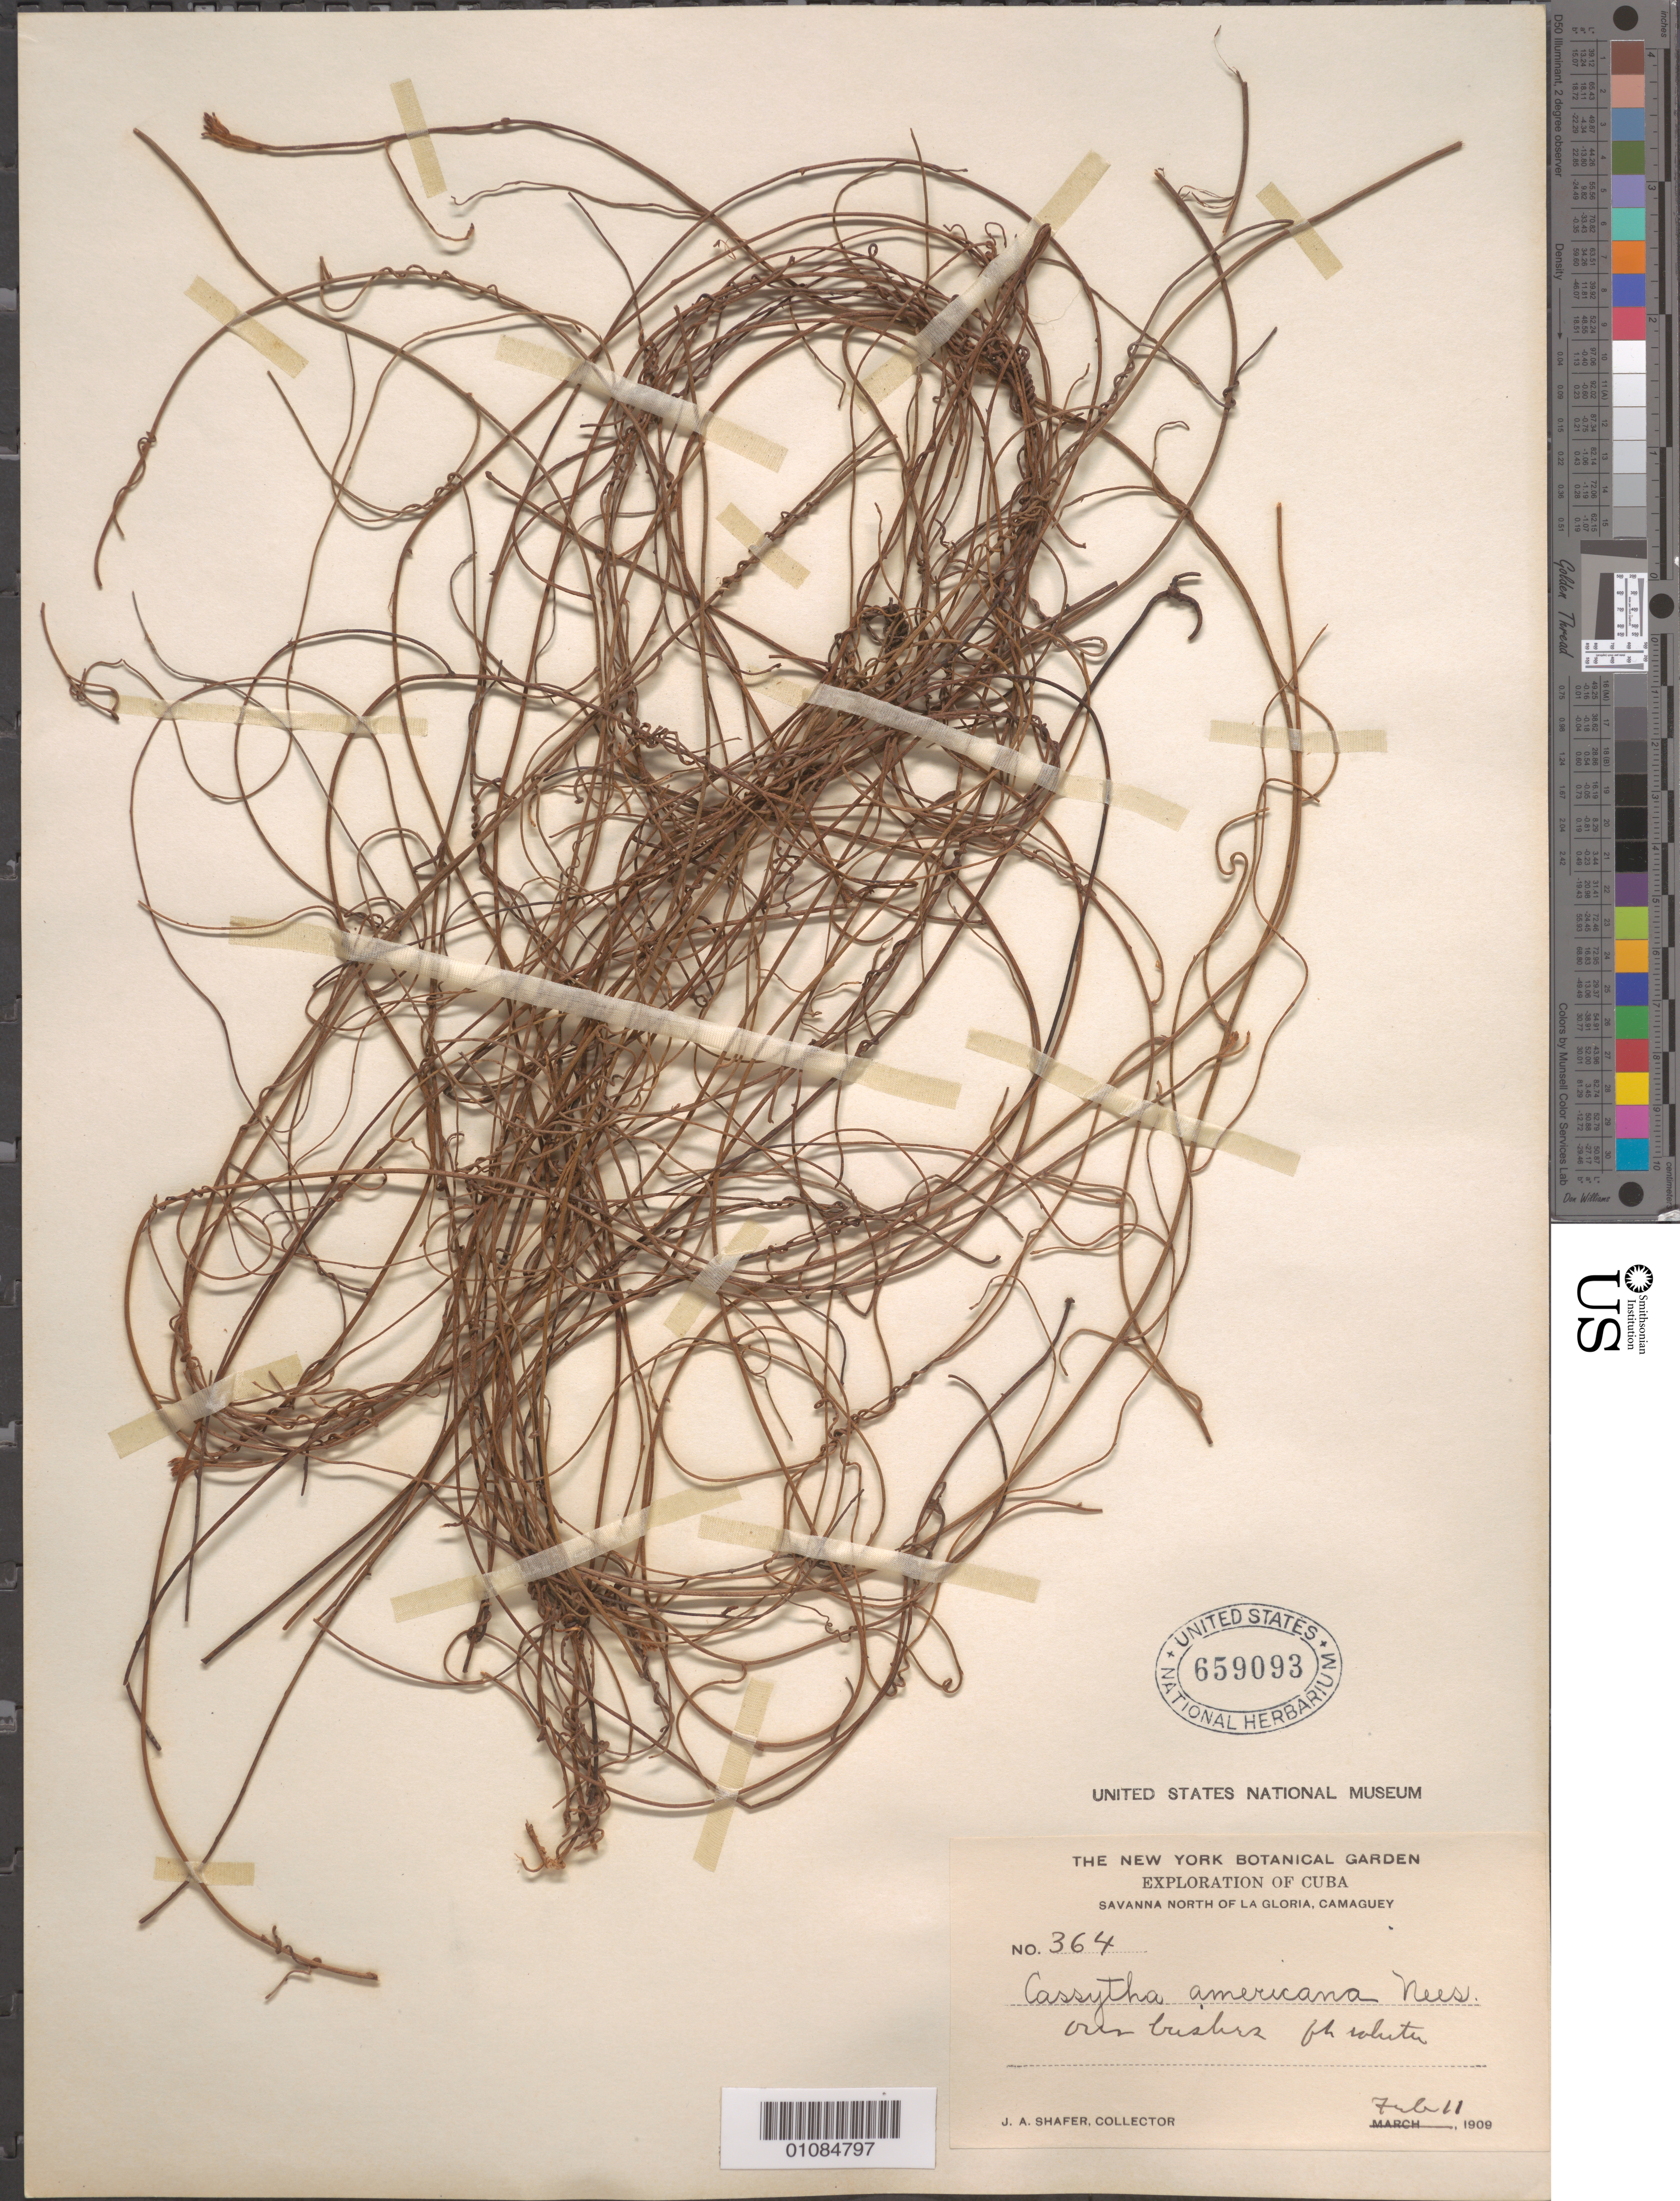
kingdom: Plantae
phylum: Tracheophyta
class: Magnoliopsida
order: Laurales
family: Lauraceae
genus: Cassytha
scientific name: Cassytha filiformis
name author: L.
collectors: J. A. Shafer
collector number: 364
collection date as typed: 11 Feb 1909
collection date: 1909-02-11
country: Cuba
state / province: Camagüey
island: Cuba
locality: Savanna N of La Gloria, Camaguey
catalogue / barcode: US 659093